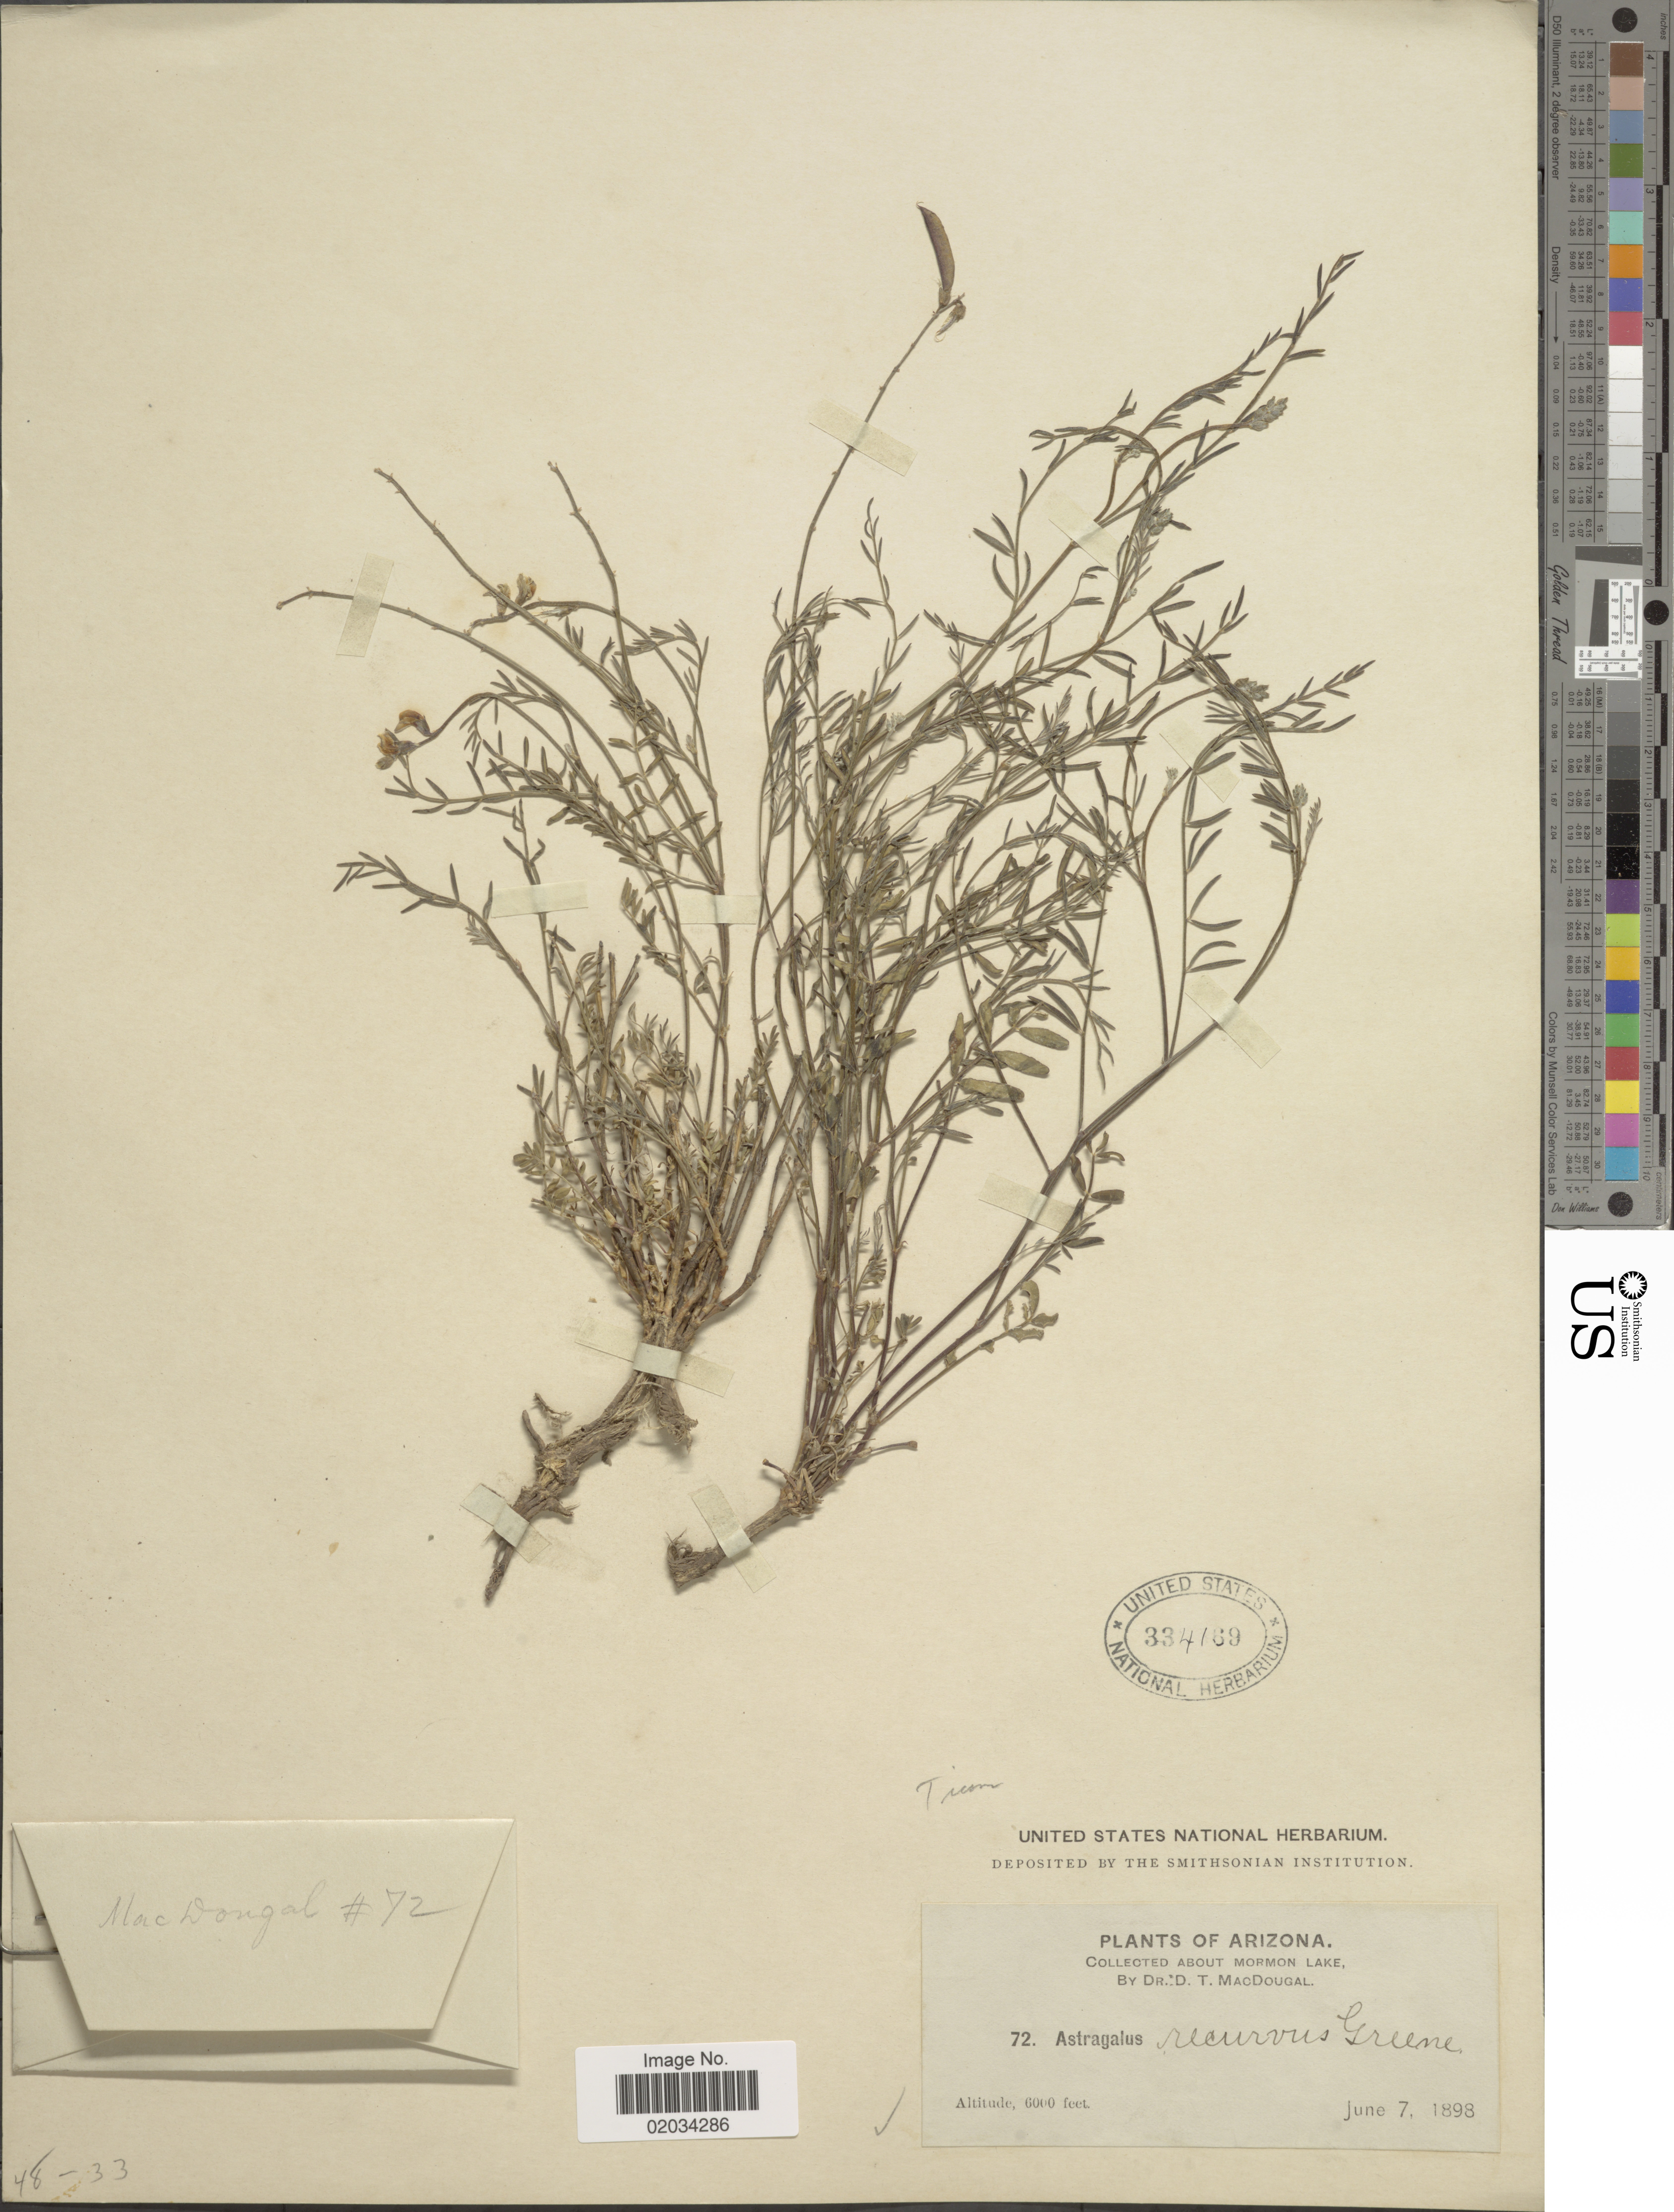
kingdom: Plantae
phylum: Tracheophyta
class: Magnoliopsida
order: Fabales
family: Fabaceae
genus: Astragalus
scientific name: Astragalus recurvus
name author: Greene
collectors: D. T. MacDougal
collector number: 72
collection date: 1898-06-07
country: United States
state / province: Arizona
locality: About Mormon Lake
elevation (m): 1829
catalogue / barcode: US 334169